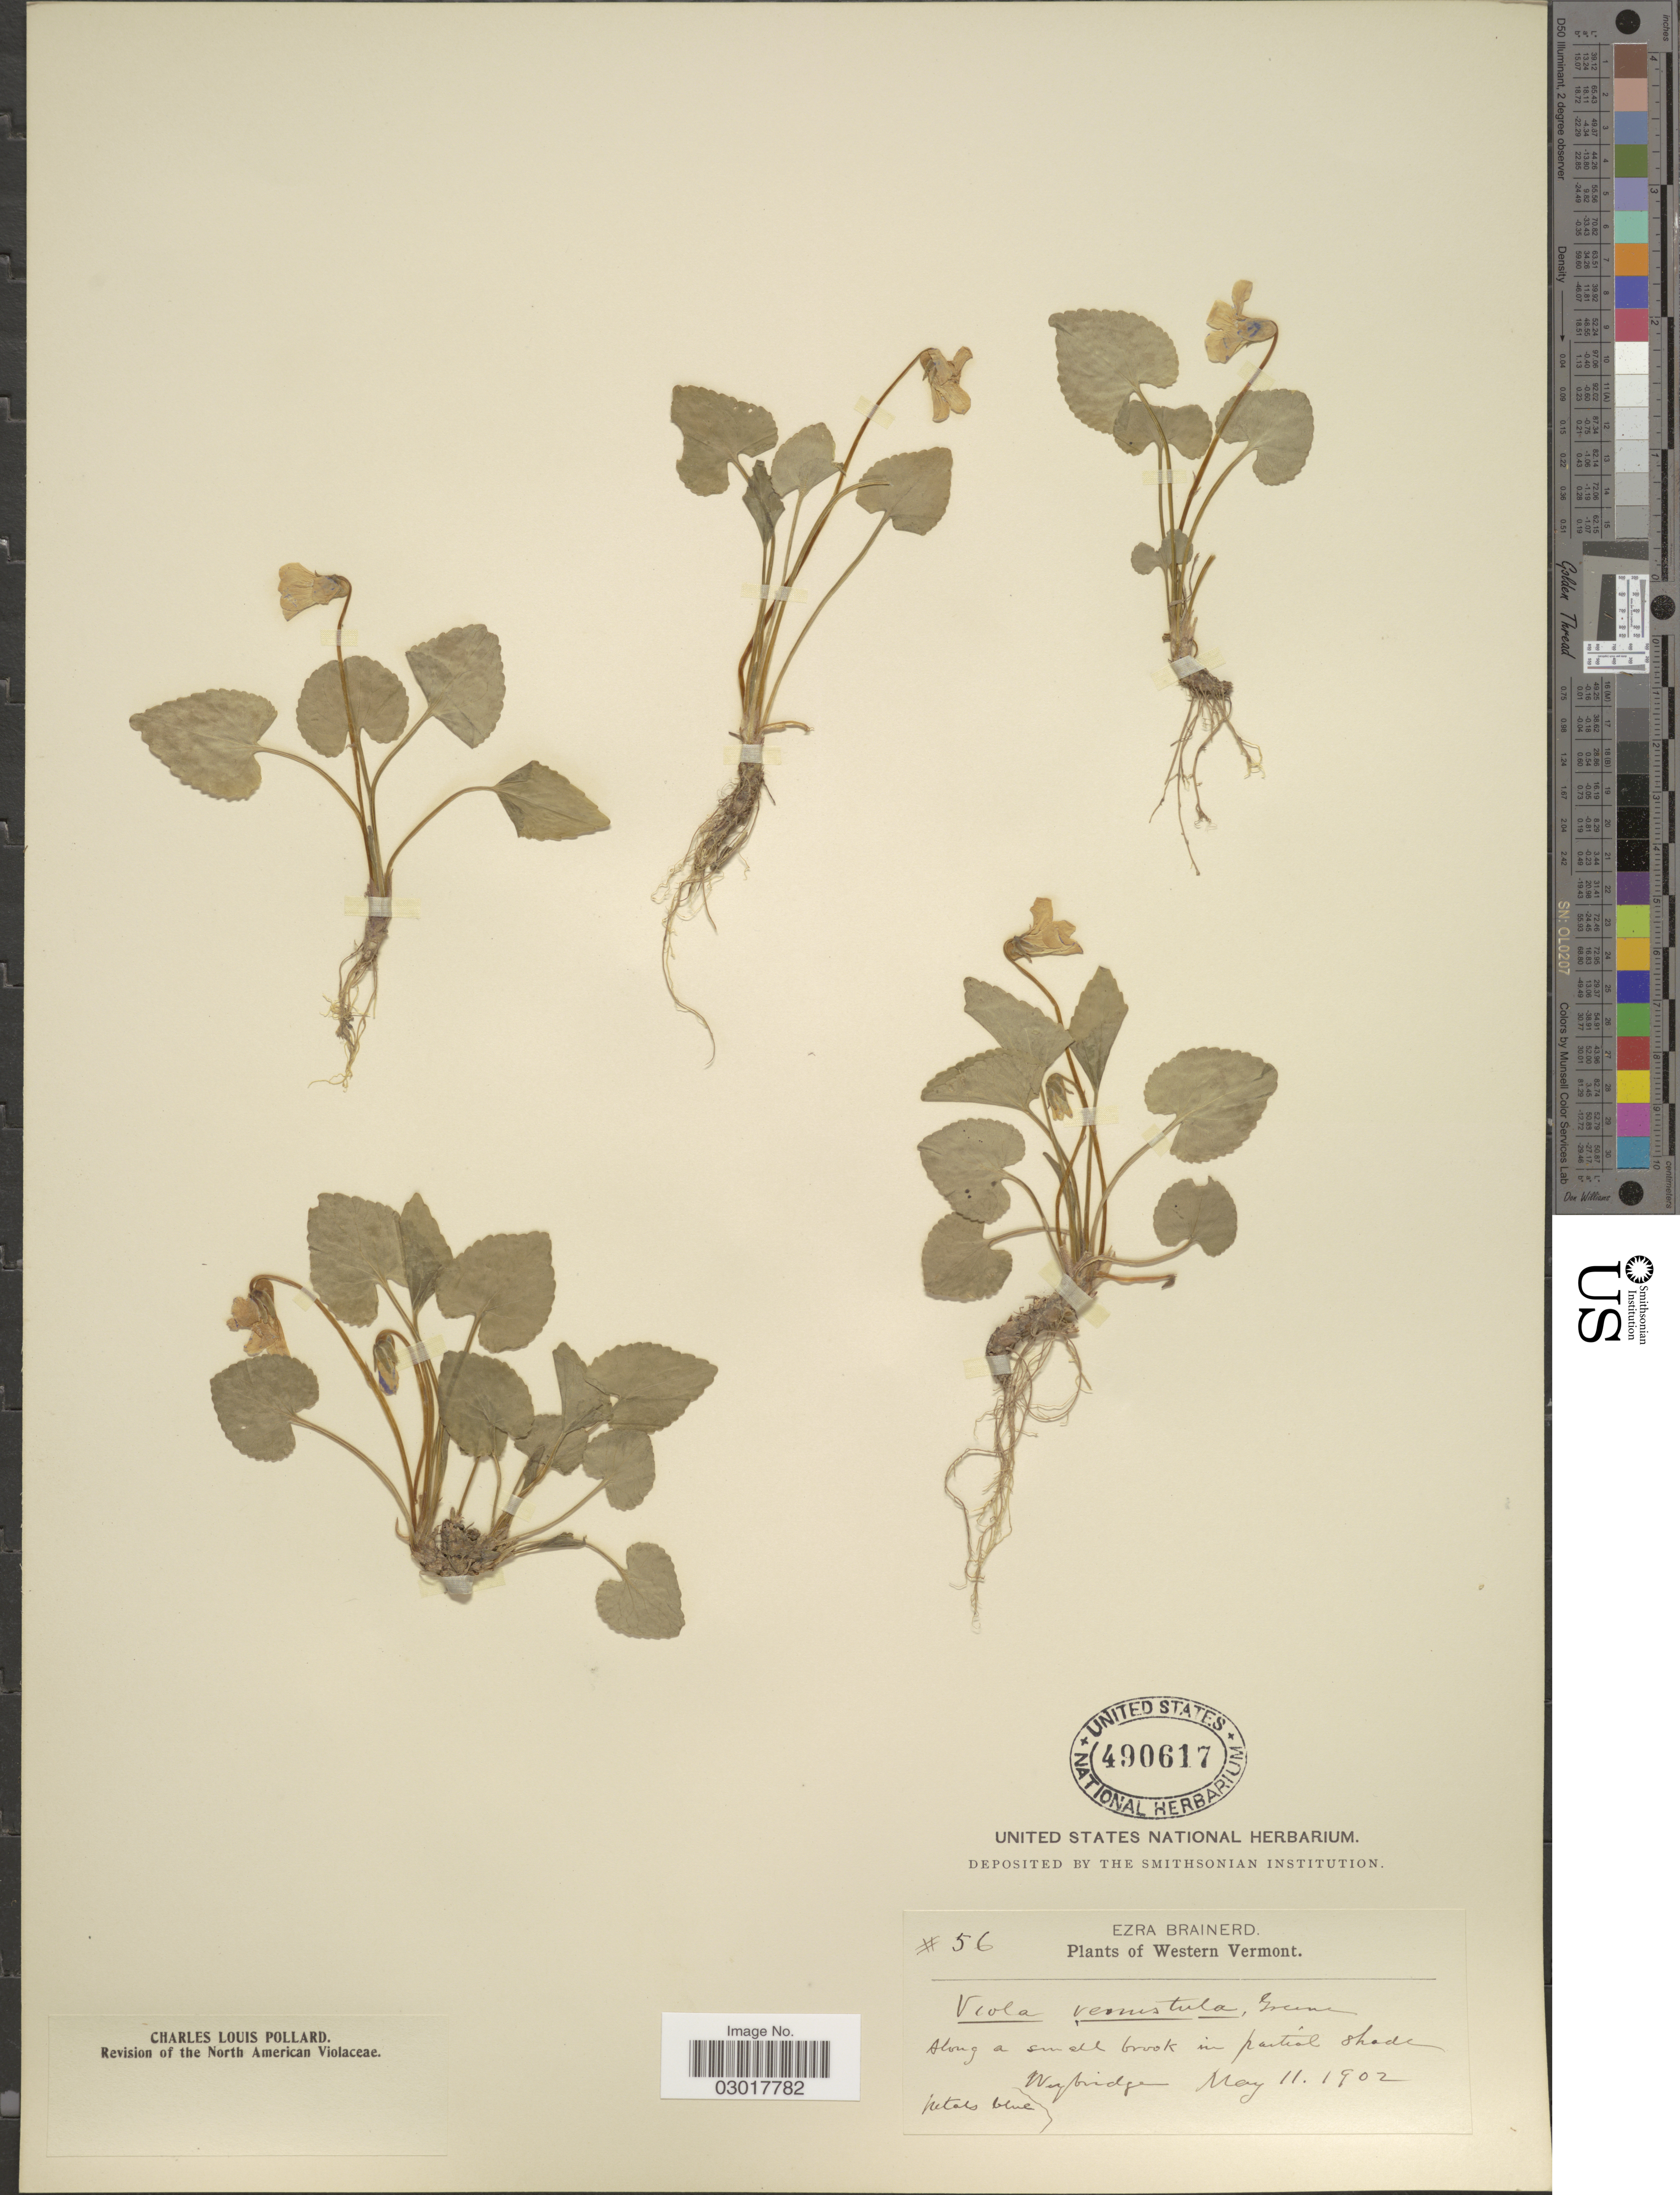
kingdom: Plantae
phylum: Tracheophyta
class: Magnoliopsida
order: Malpighiales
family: Violaceae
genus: Viola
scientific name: Viola x venustula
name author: Greene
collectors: E. Brainerd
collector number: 56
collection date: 1902-05-11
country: United States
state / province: Vermont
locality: Western Vermont. Weybridge.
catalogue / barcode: US 490617